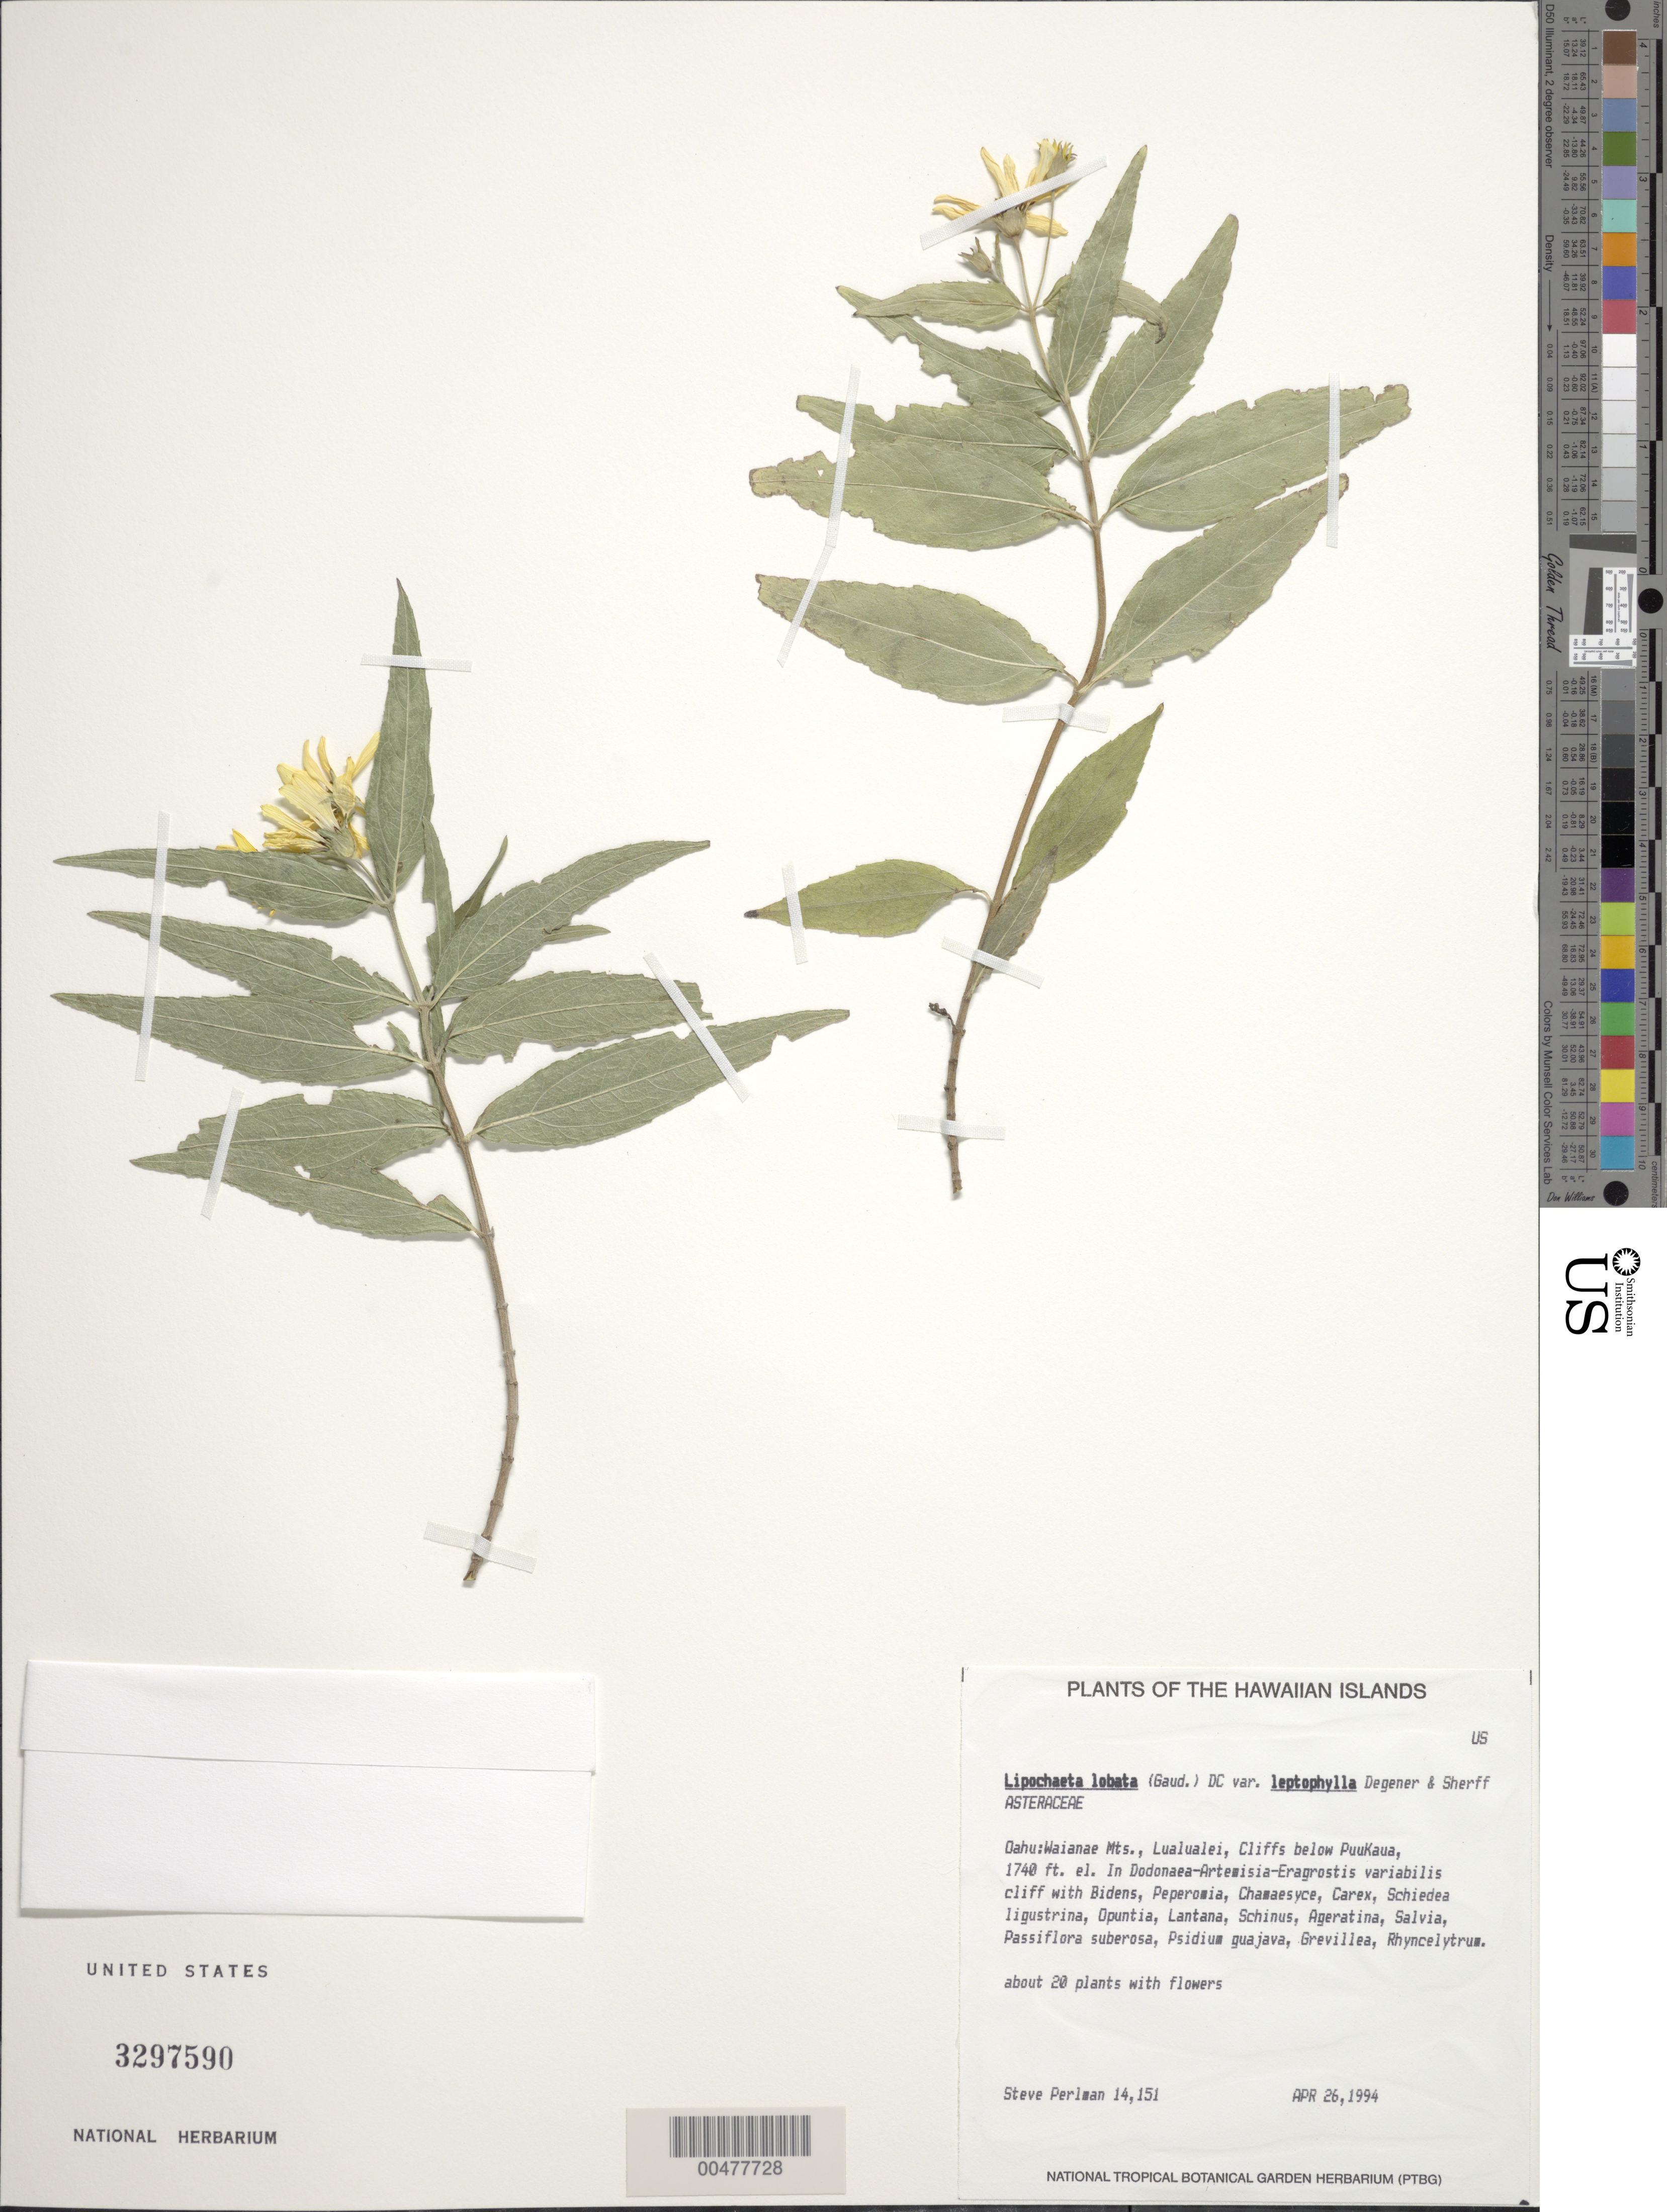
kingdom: Plantae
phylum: Tracheophyta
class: Magnoliopsida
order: Asterales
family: Asteraceae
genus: Lipochaeta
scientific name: Lipochaeta lobata var. leptophylla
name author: (O. Deg. & Sherff) W.L. Wagner & H. Rob.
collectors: S. P. Perlman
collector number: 14151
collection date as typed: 26 Apr 1994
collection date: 1994-04-26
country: United States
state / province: Hawaii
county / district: Honolulu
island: Oahu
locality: Waianae Mts., Lualualei, cliffs below PuuKaua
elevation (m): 530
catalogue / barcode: US 3297590